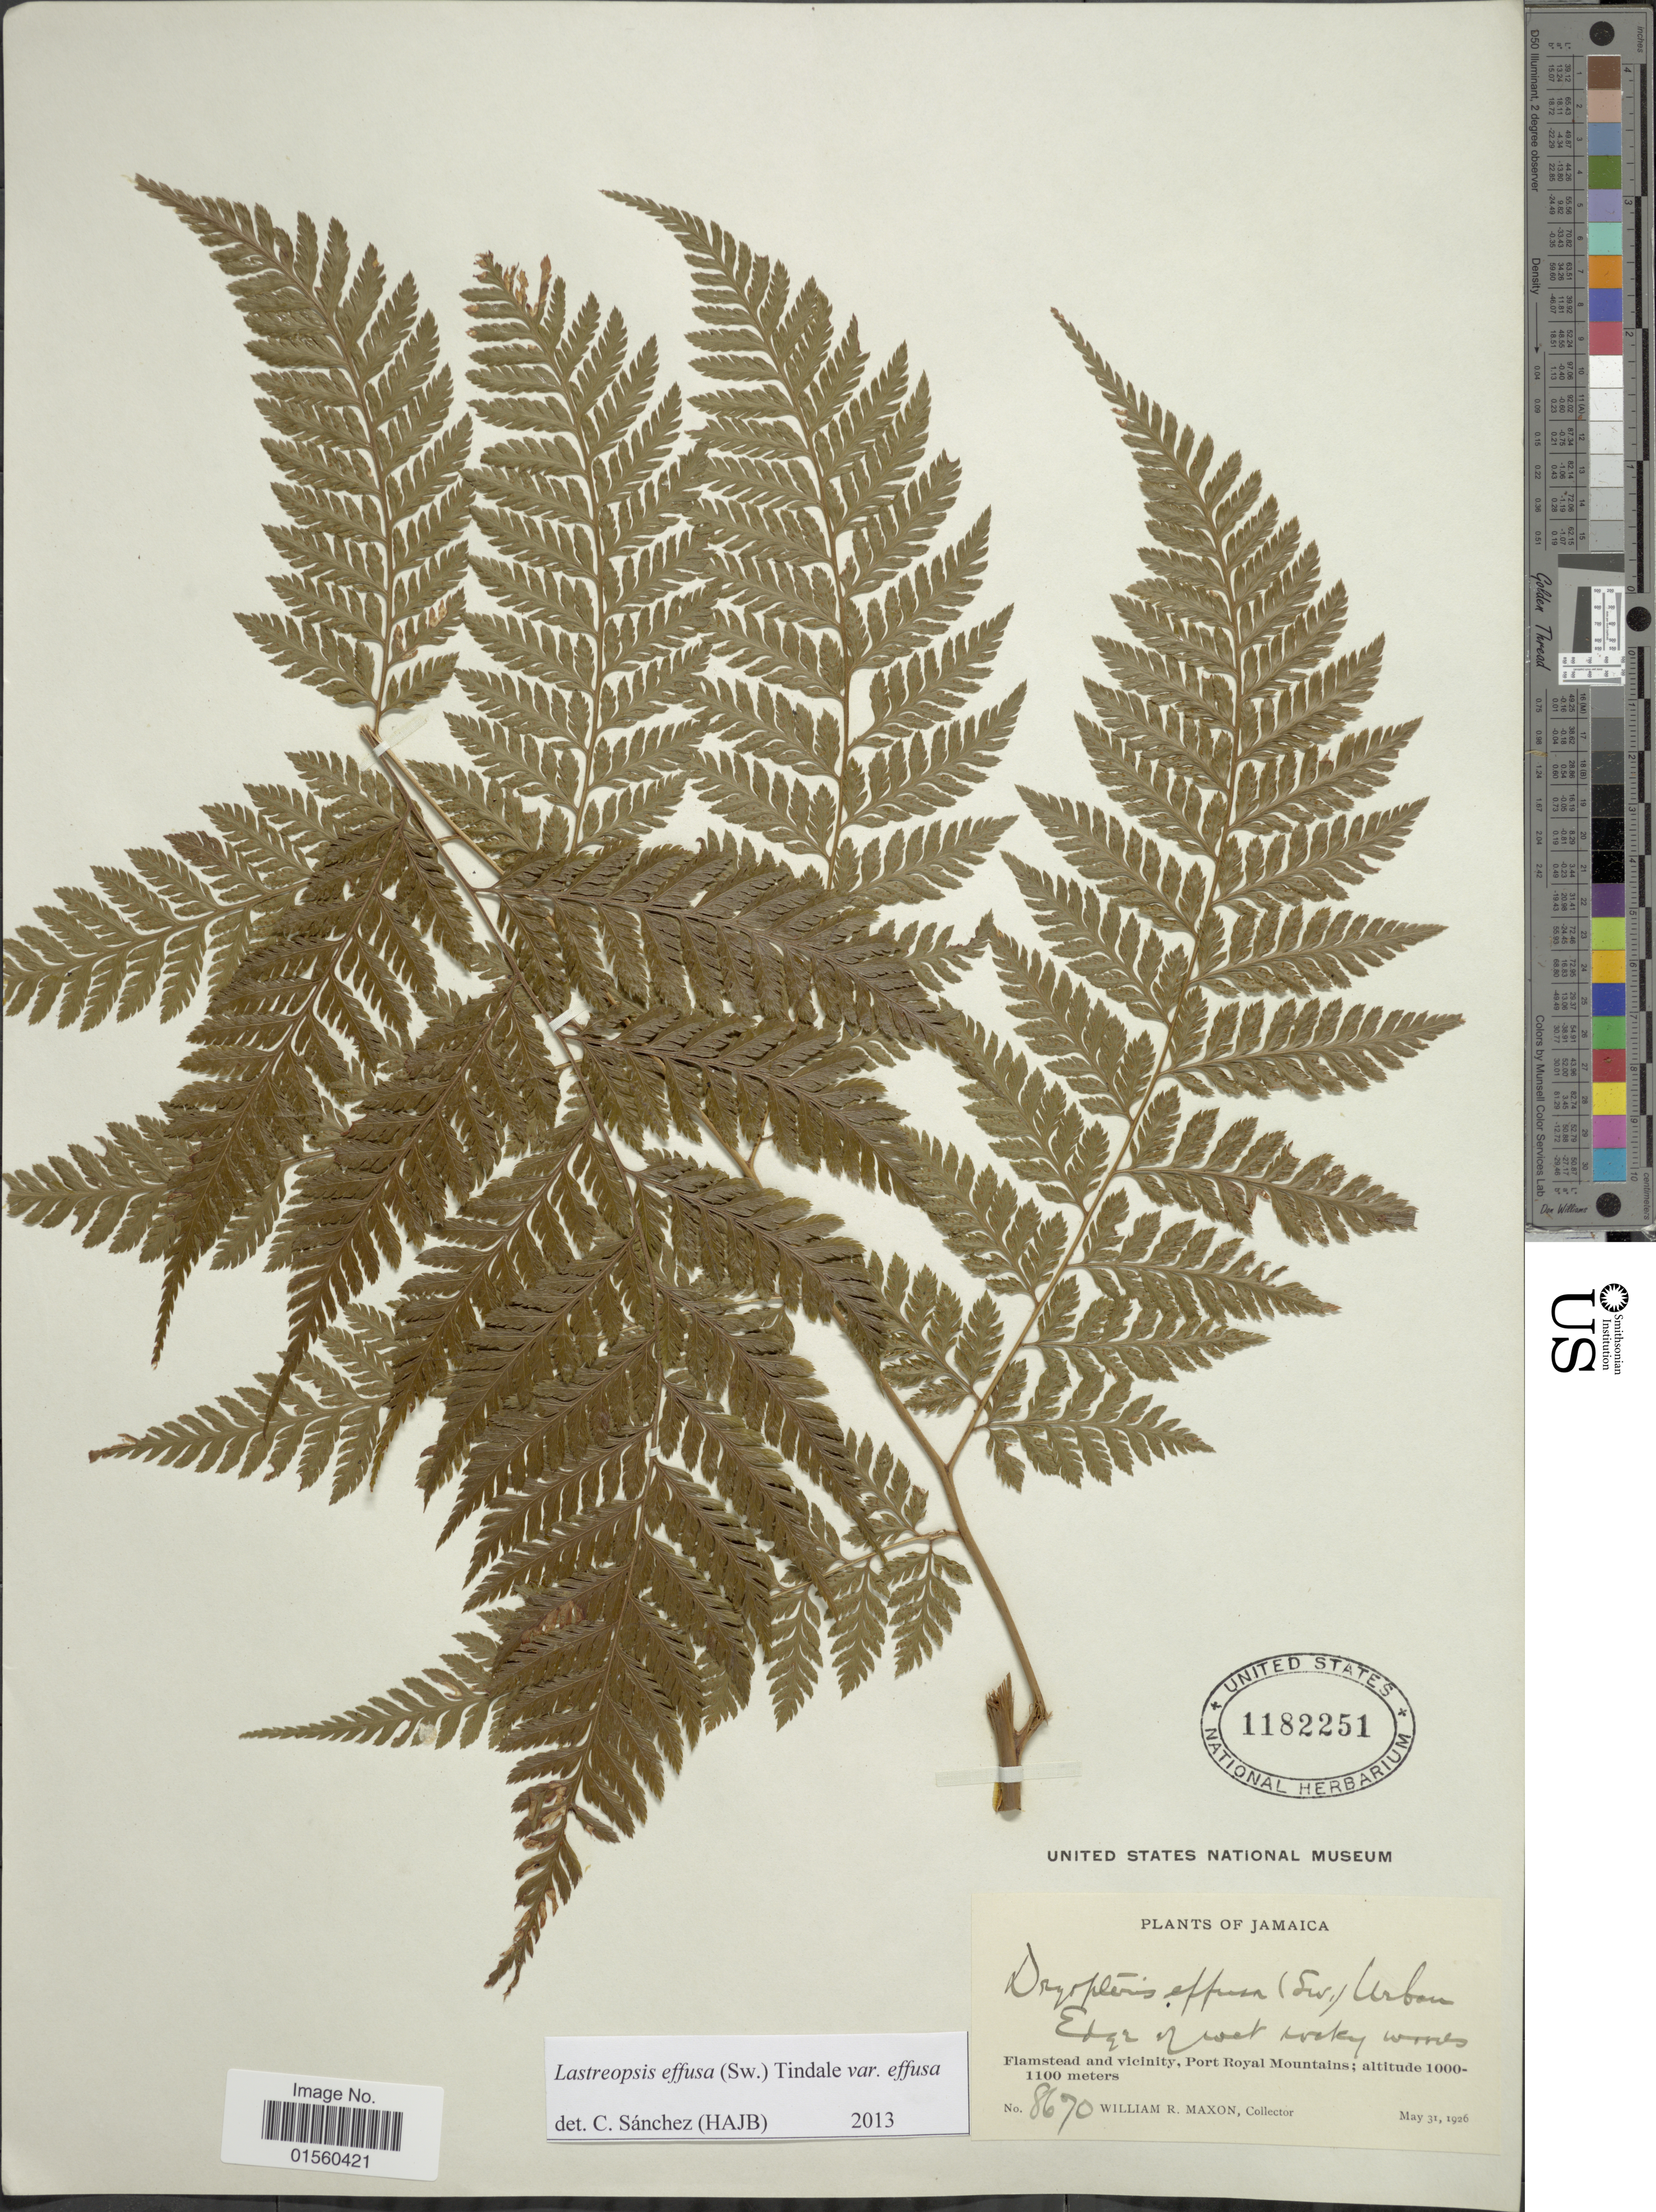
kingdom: Plantae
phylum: Tracheophyta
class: Polypodiopsida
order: Polypodiales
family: Dryopteridaceae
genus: Parapolystichum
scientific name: Parapolystichum effusum var. effusum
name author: (Sw.) Ching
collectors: W. R. Maxon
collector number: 8670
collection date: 1926-05-31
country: Jamaica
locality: Flamstead and vicinity, Port Royal Mountains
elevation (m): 1000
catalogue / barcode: US 1182251